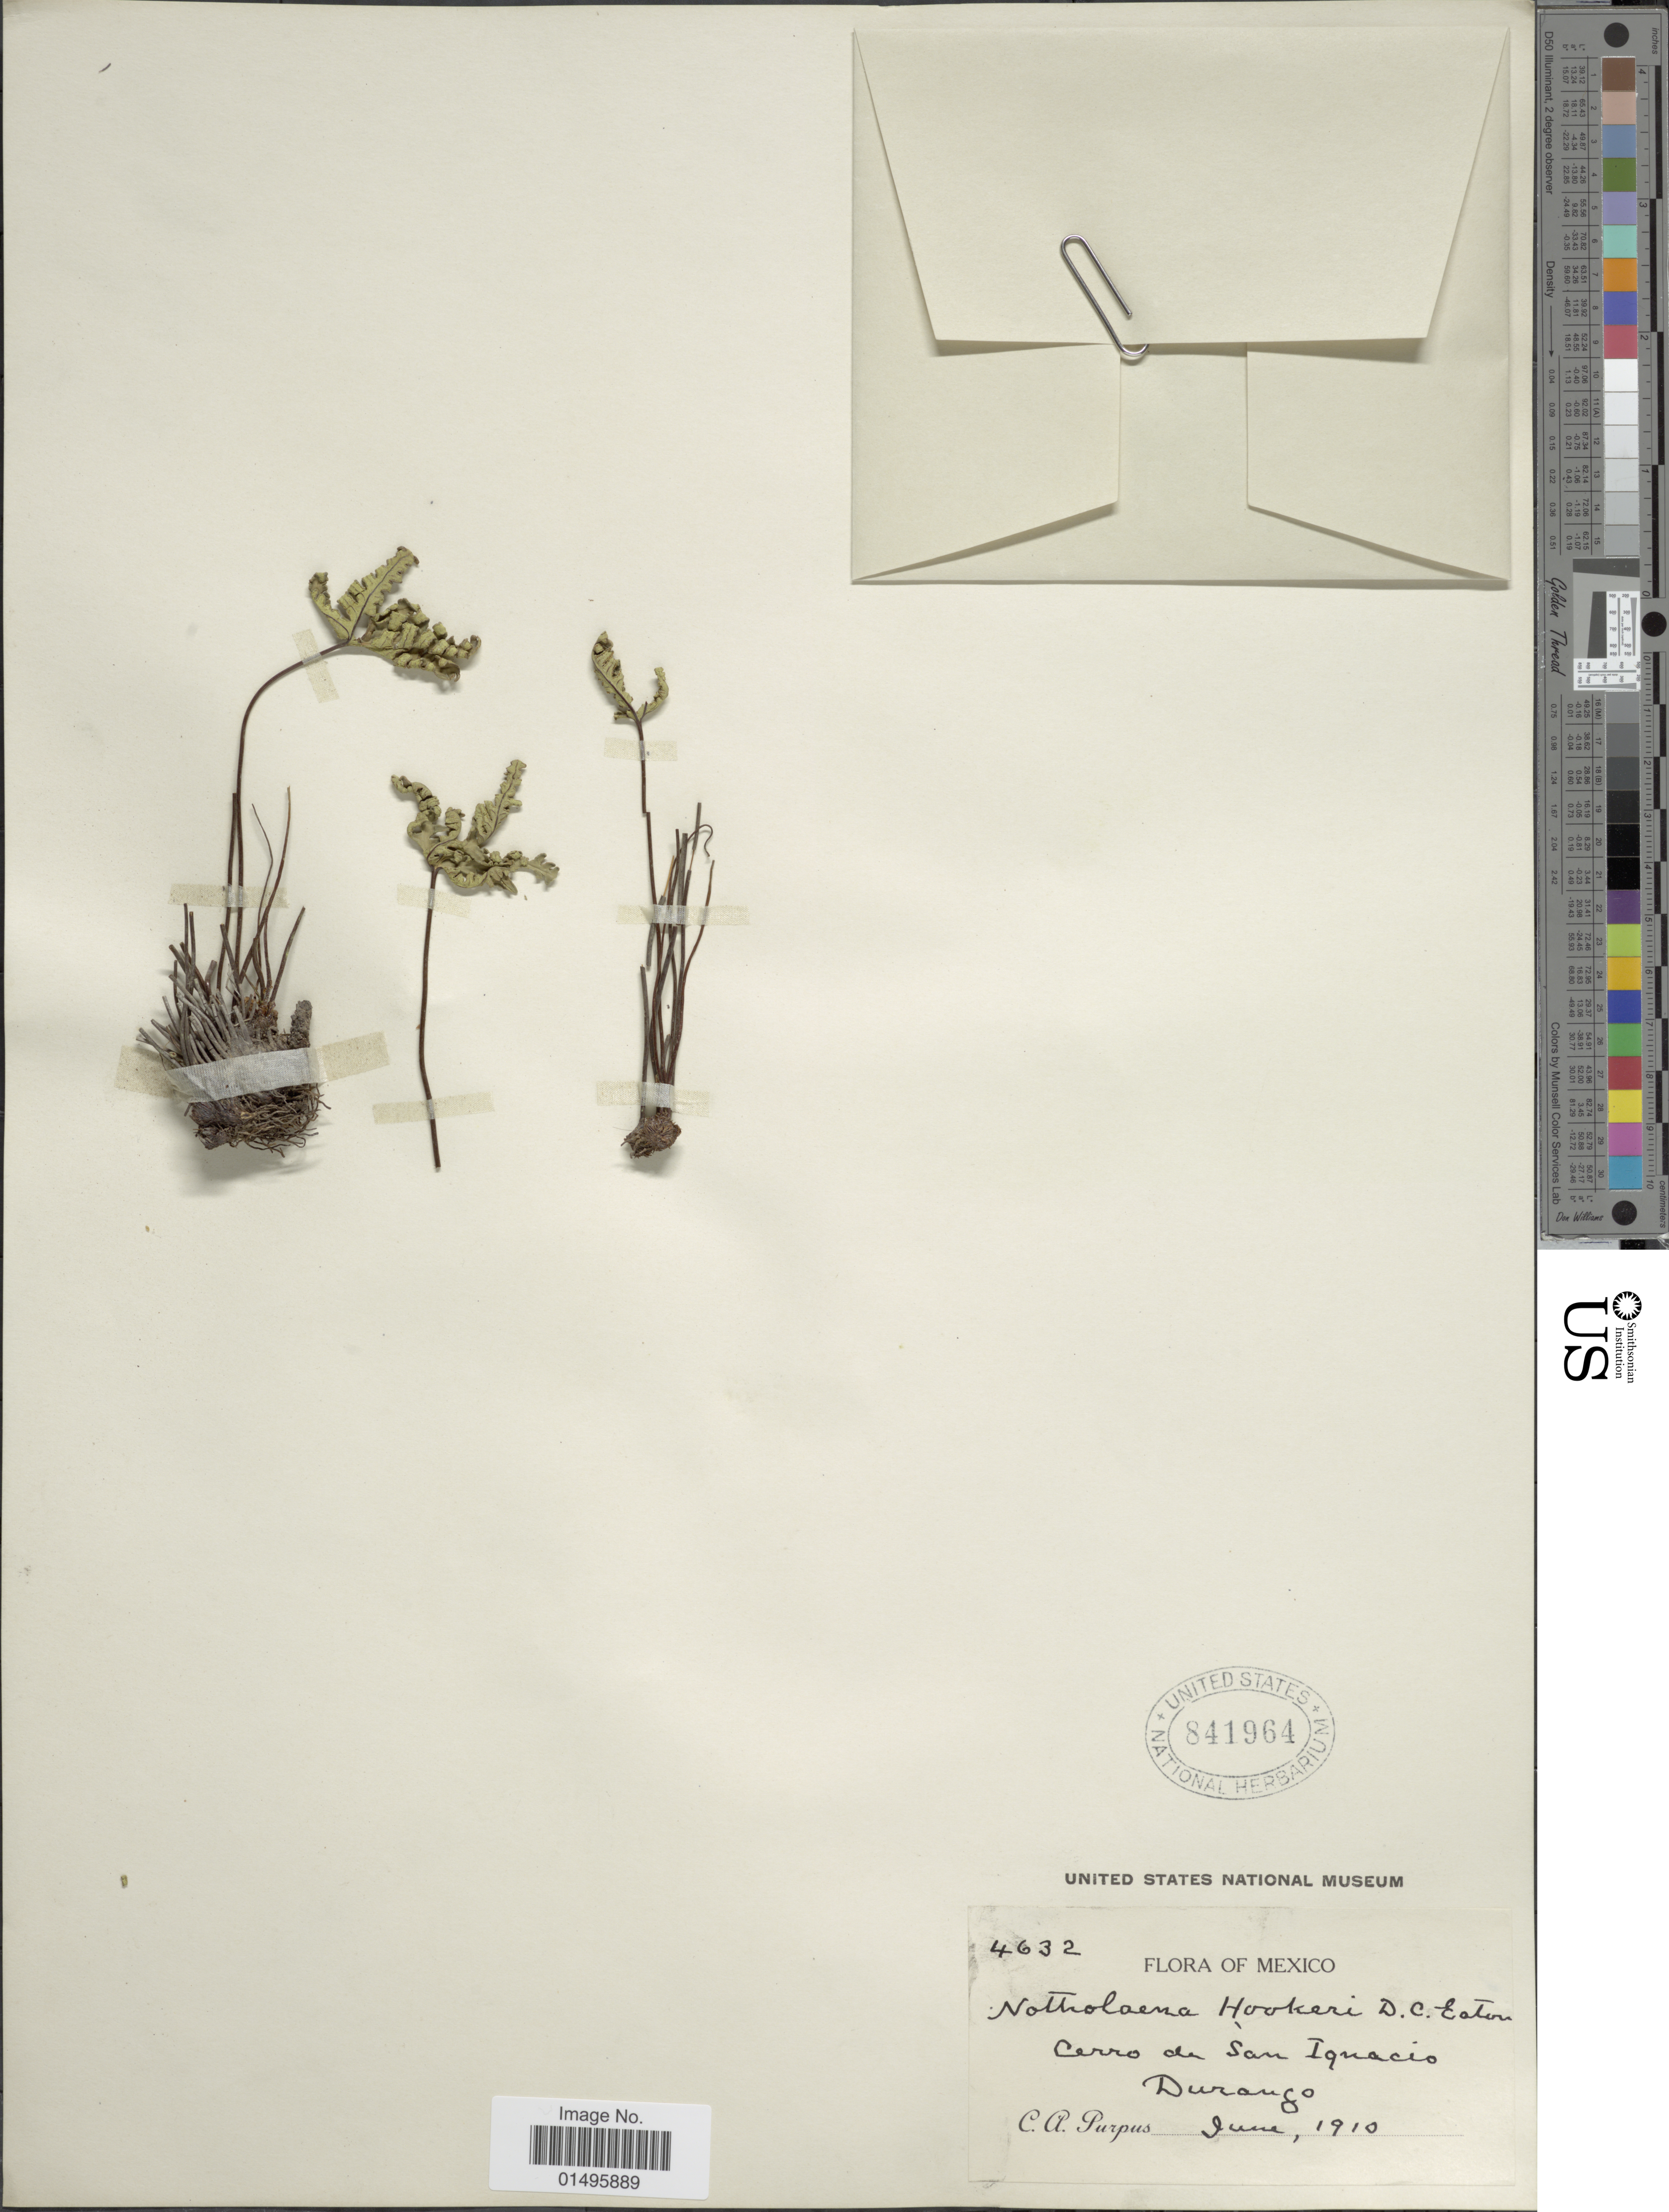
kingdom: Plantae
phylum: Tracheophyta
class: Polypodiopsida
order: Polypodiales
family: Pteridaceae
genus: Notholaena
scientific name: Notholaena standleyi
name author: Maxon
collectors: C. A. Purpus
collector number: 4632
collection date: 1910-06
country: Mexico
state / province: Durango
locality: Mexico, Cerro de San Iquacio.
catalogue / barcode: US 841964